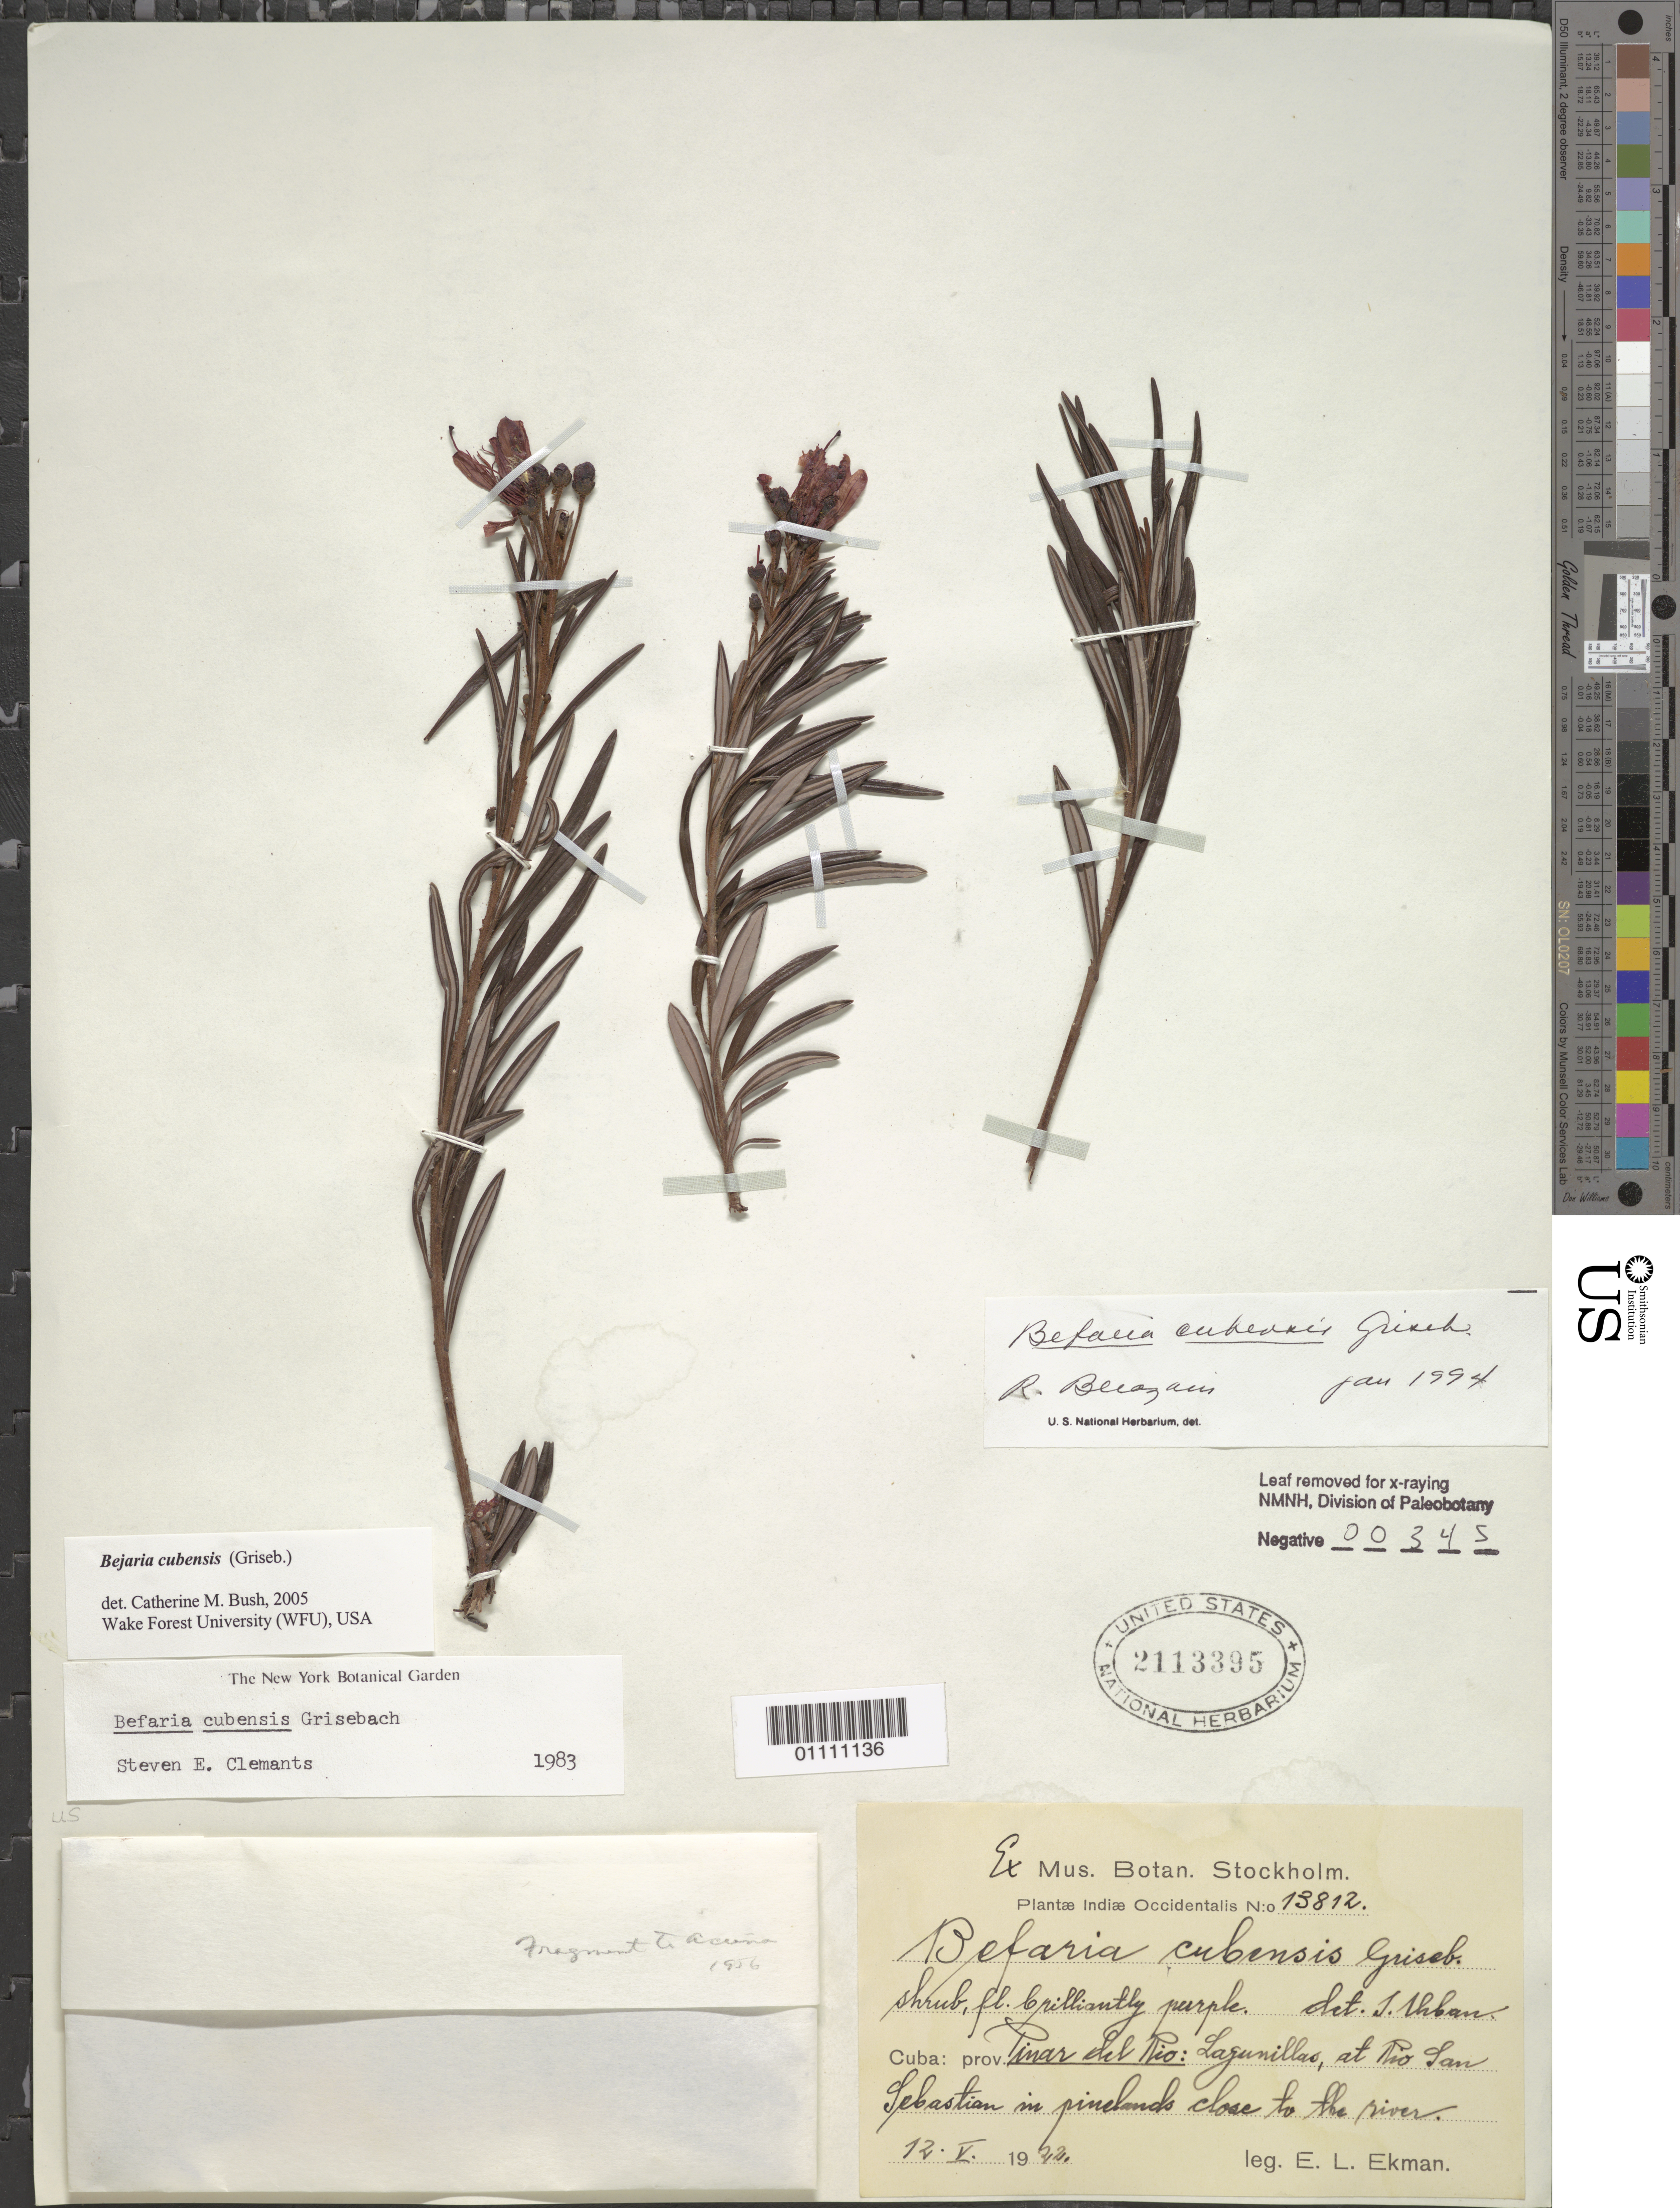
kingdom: Plantae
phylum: Tracheophyta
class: Magnoliopsida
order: Ericales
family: Ericaceae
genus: Bejaria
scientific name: Bejaria cubensis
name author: Griseb.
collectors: E. L. Ekman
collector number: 13812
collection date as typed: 12 May 1922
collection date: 1922-05-12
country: Cuba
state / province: Pinar del Rio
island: Cuba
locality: Lagunillas, at Rio San Sebastion in pinelands close to the river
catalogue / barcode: US 2113395